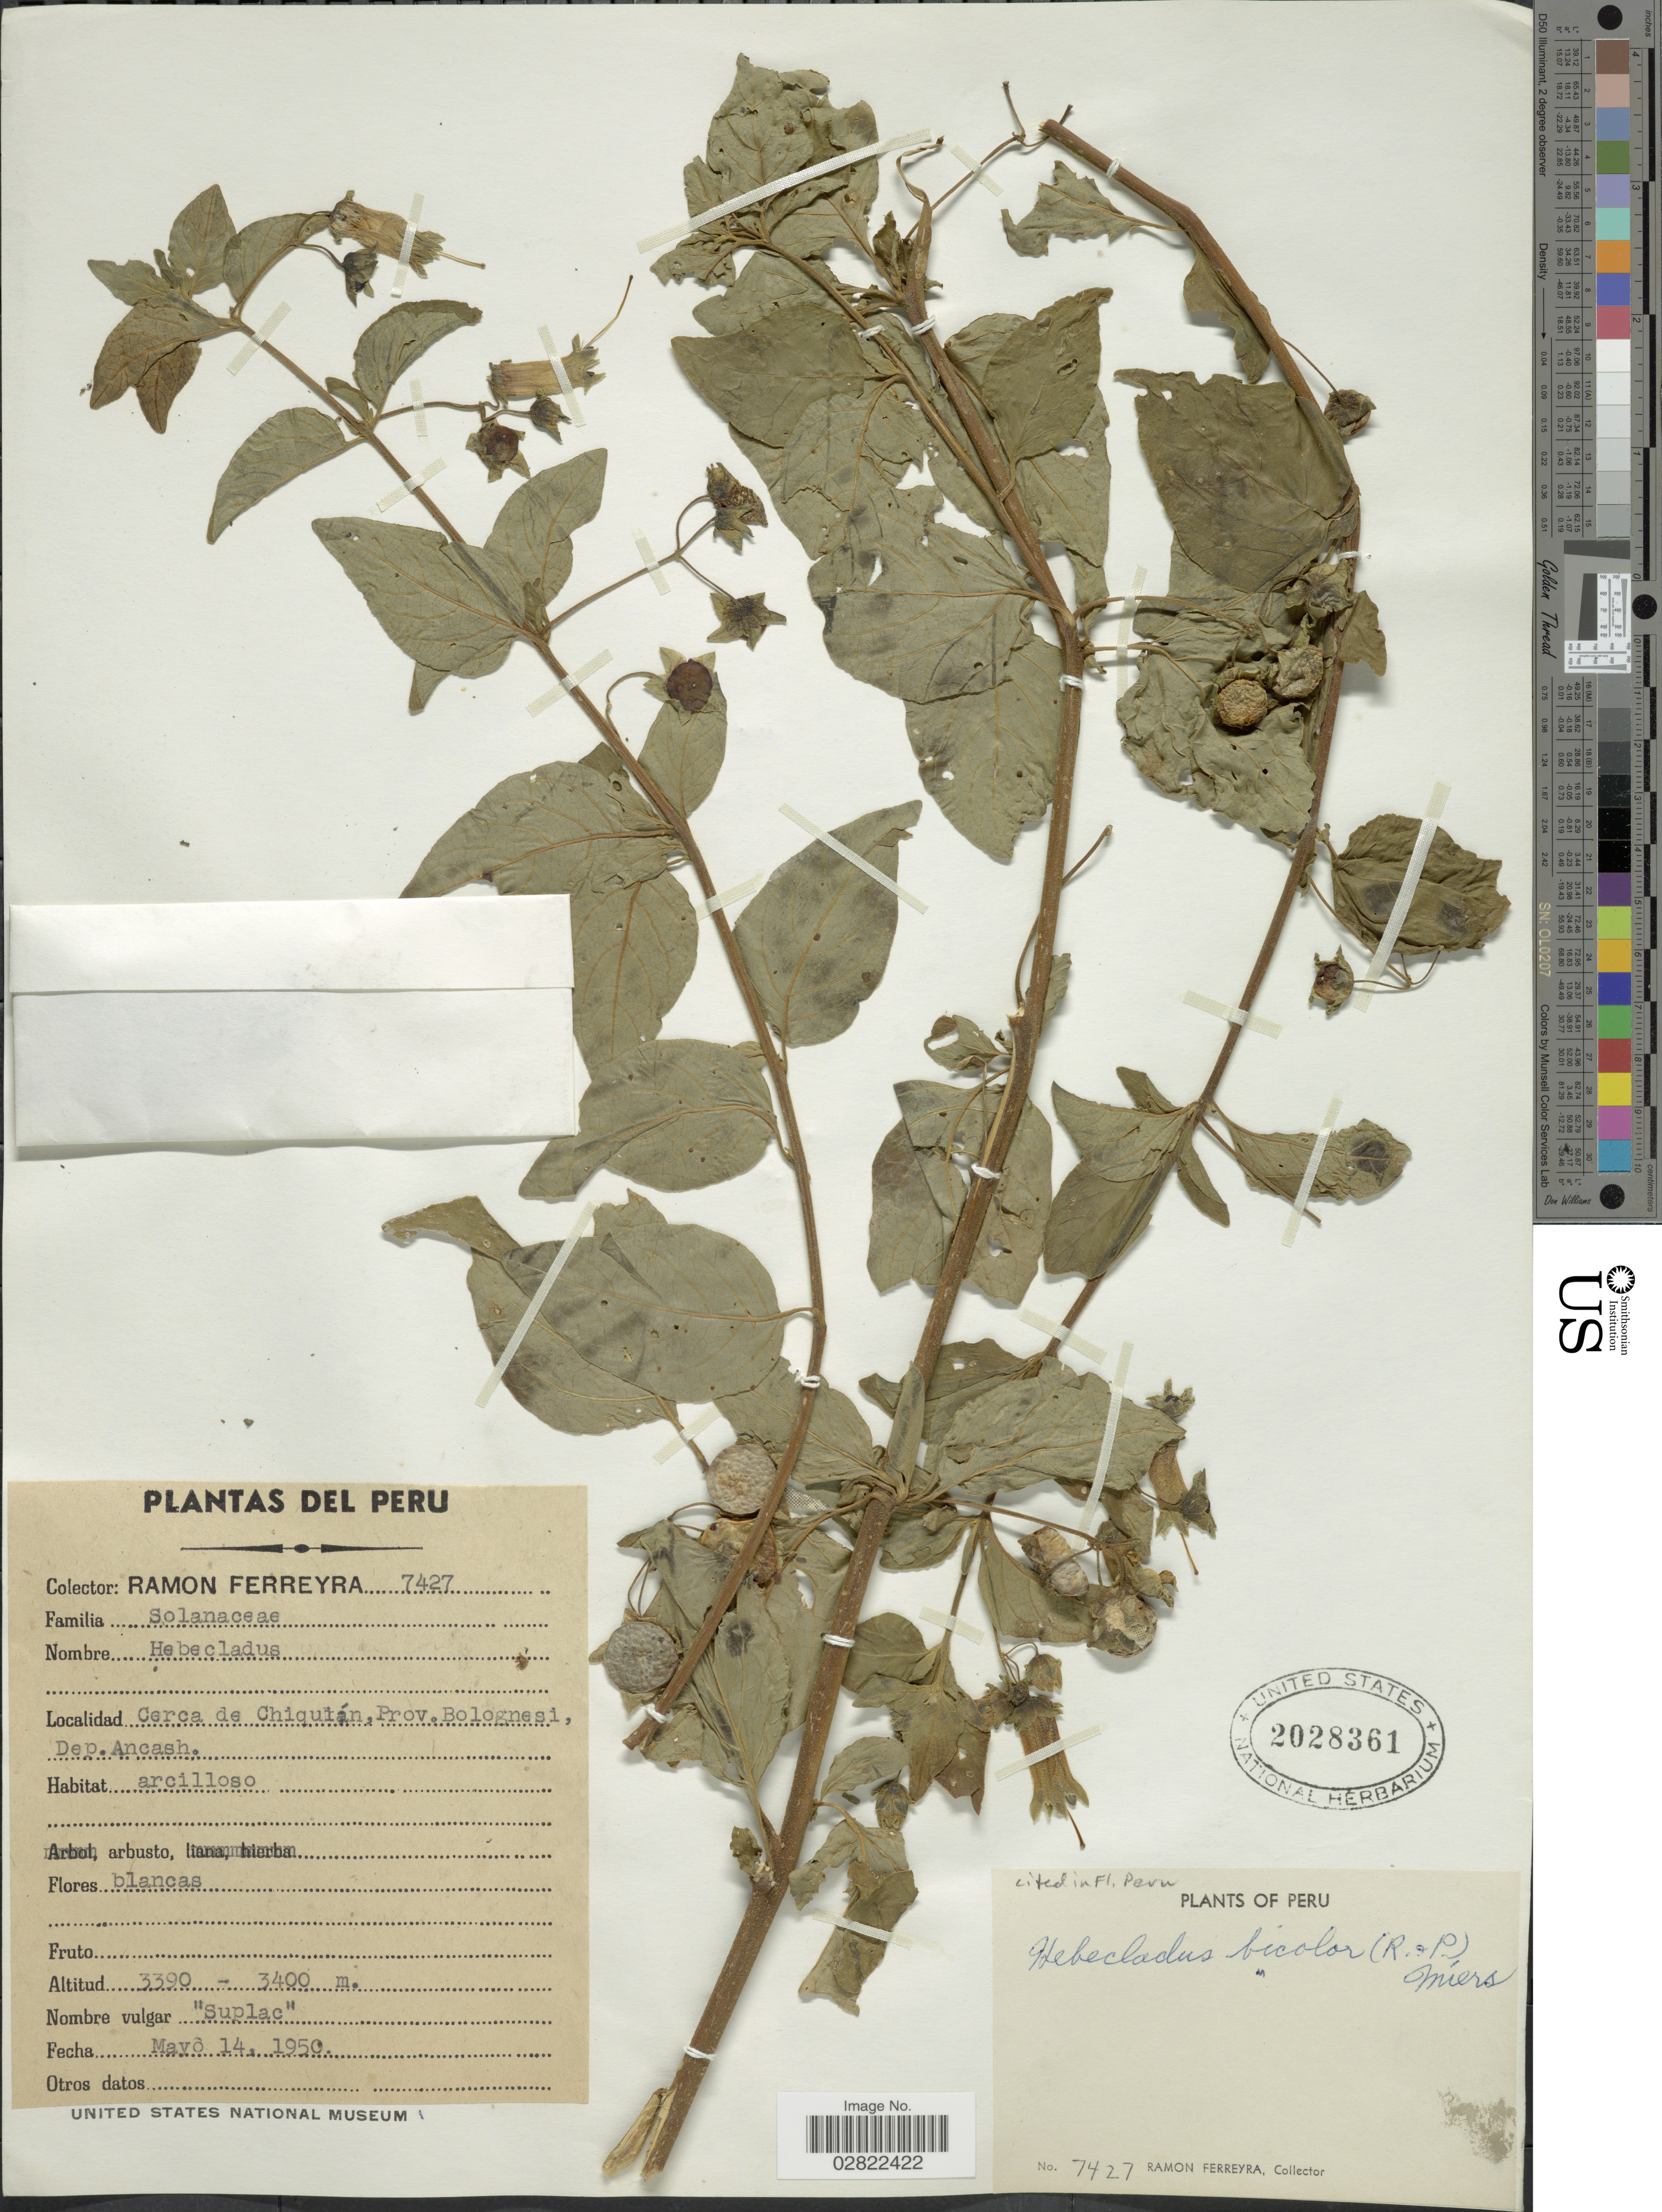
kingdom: Plantae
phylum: Tracheophyta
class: Magnoliopsida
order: Solanales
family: Solanaceae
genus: Hebecladus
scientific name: Hebecladus bicolor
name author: (Ruiz & Pav.) Miers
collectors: R. A. Ferreyra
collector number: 7427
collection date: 1950-05-14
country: Peru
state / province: Ancash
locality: Cerca de Chiqulán, Prov. Bolognesi, Dep. Ancash.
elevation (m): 3390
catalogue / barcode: US 2028361